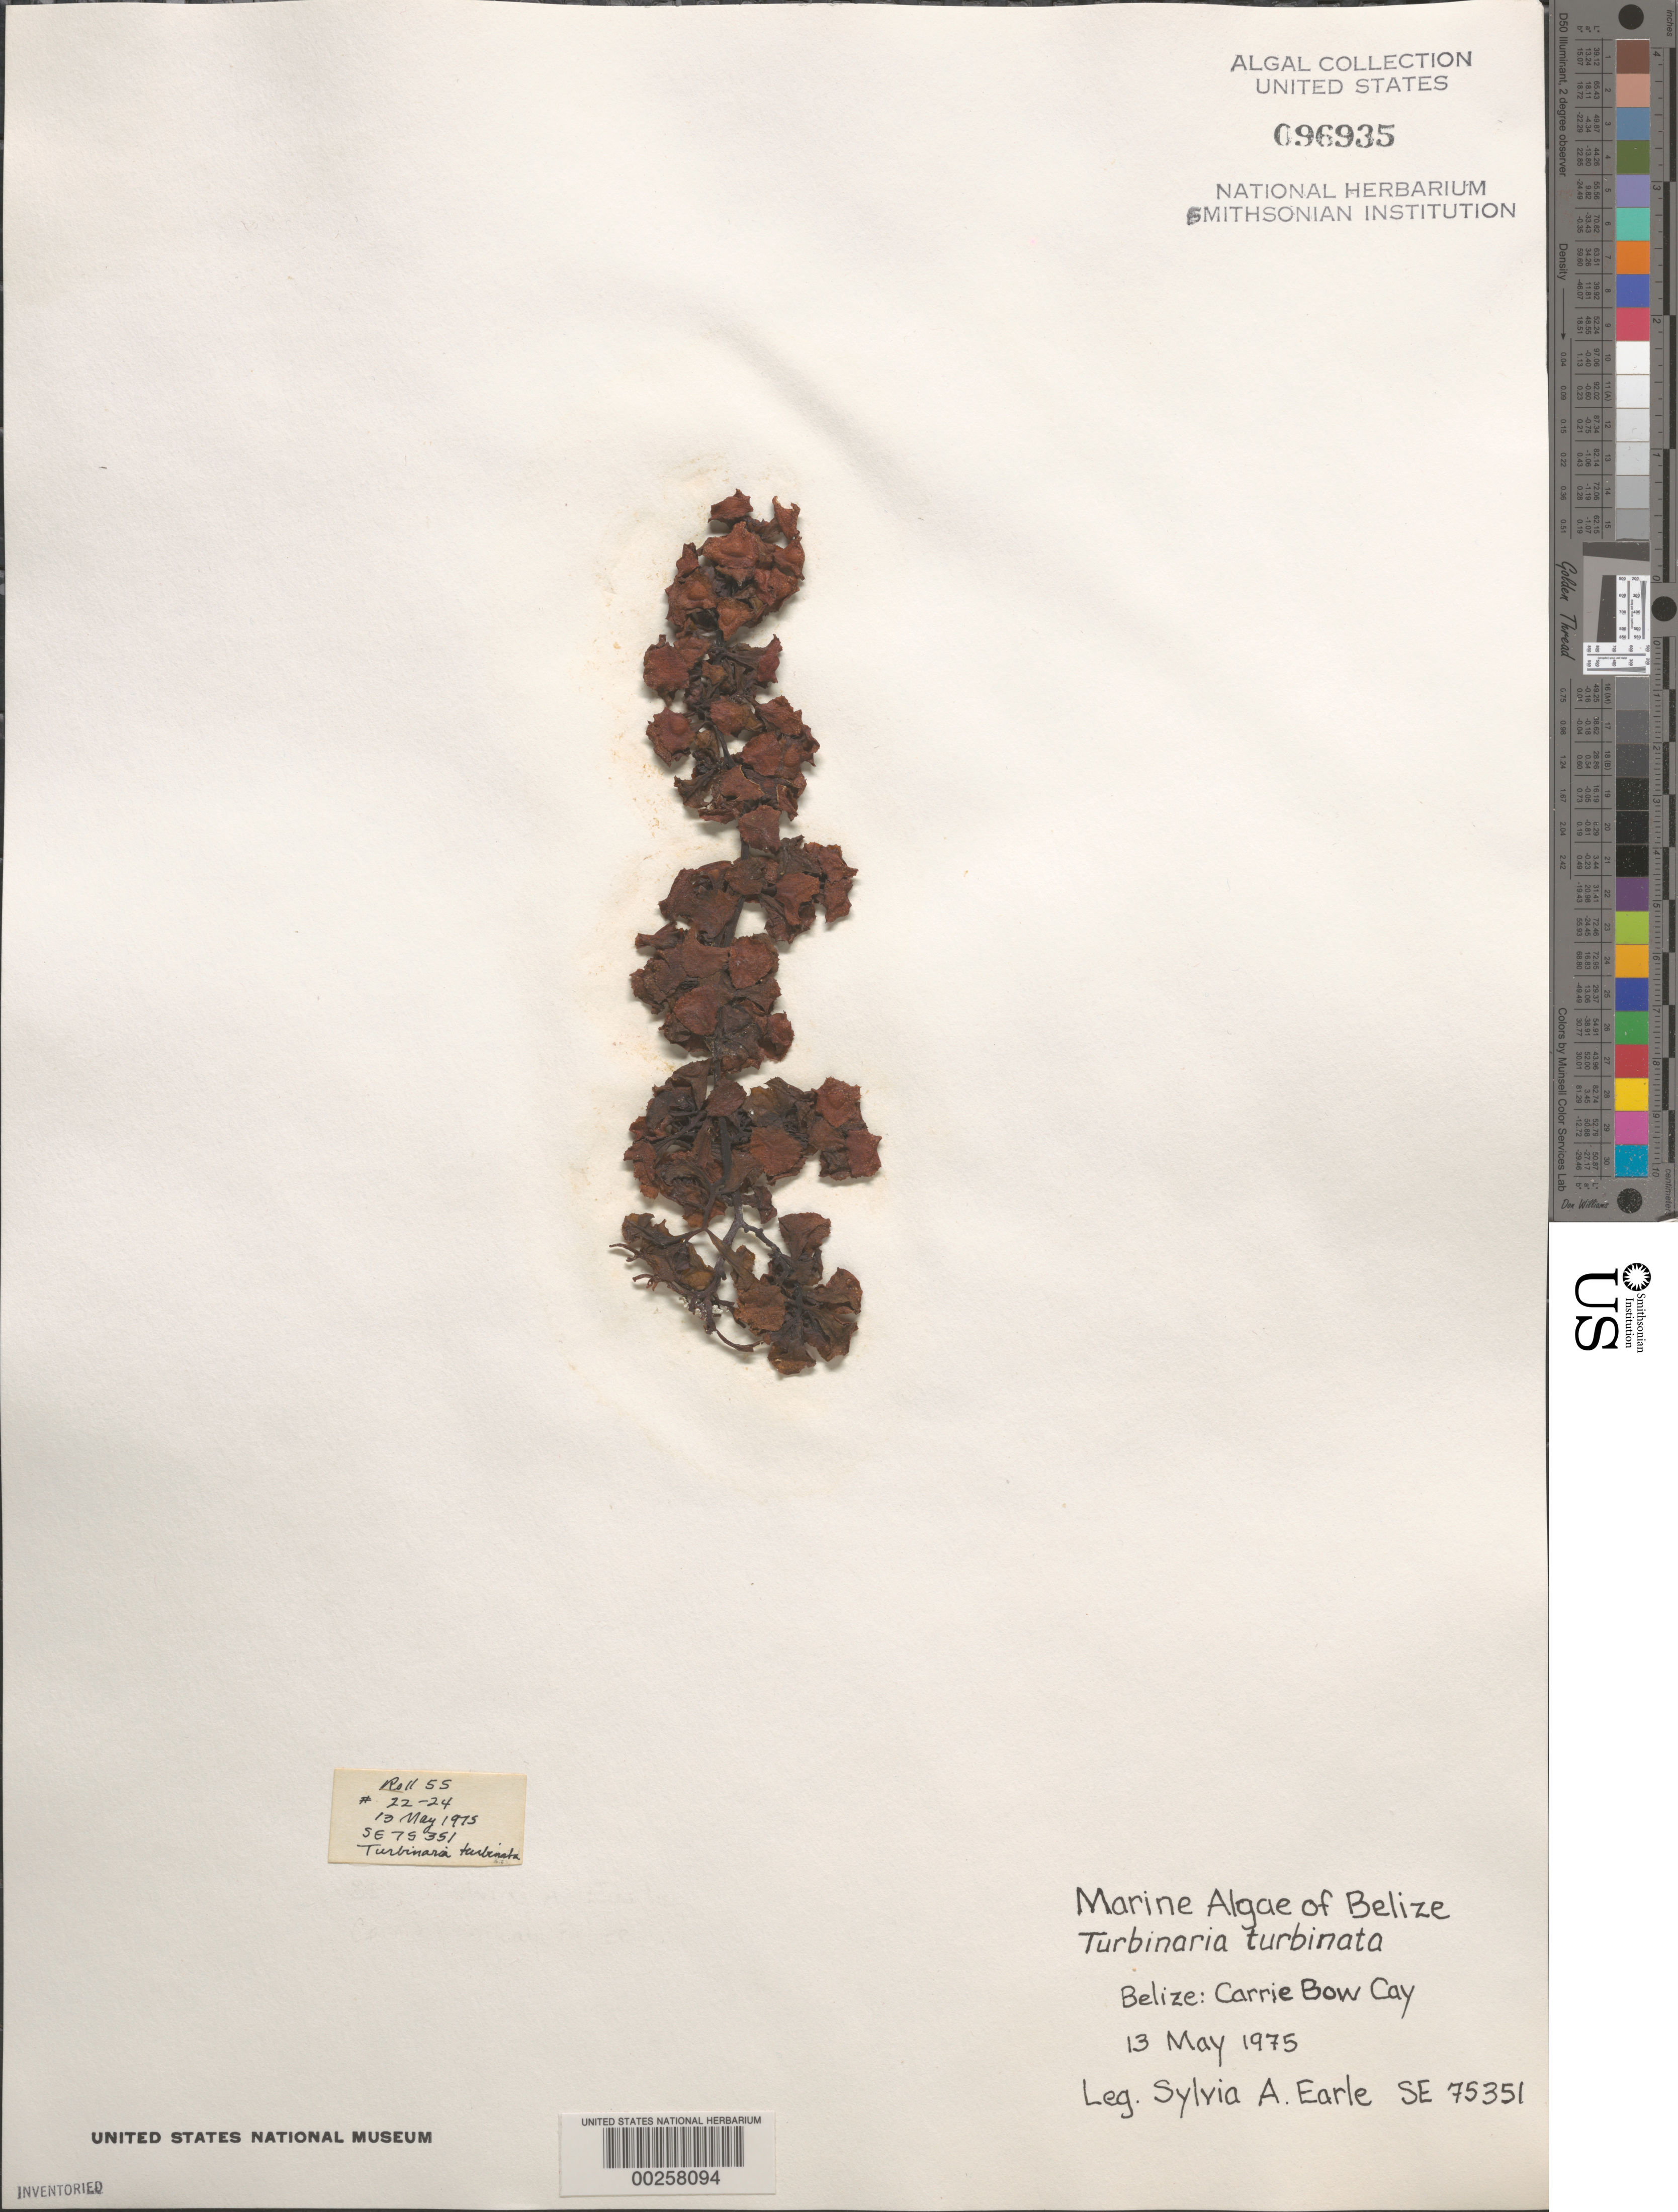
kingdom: Chromista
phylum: Ochrophyta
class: Phaeophyceae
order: Fucales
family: Sargassaceae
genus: Turbinaria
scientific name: Turbinaria turbinata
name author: (L.) Kuntze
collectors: S. A. Earle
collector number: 75351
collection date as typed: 13 May 1975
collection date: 1975-05-13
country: Belize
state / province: Stann Creek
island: Carrie Bow Cay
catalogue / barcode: US 96935